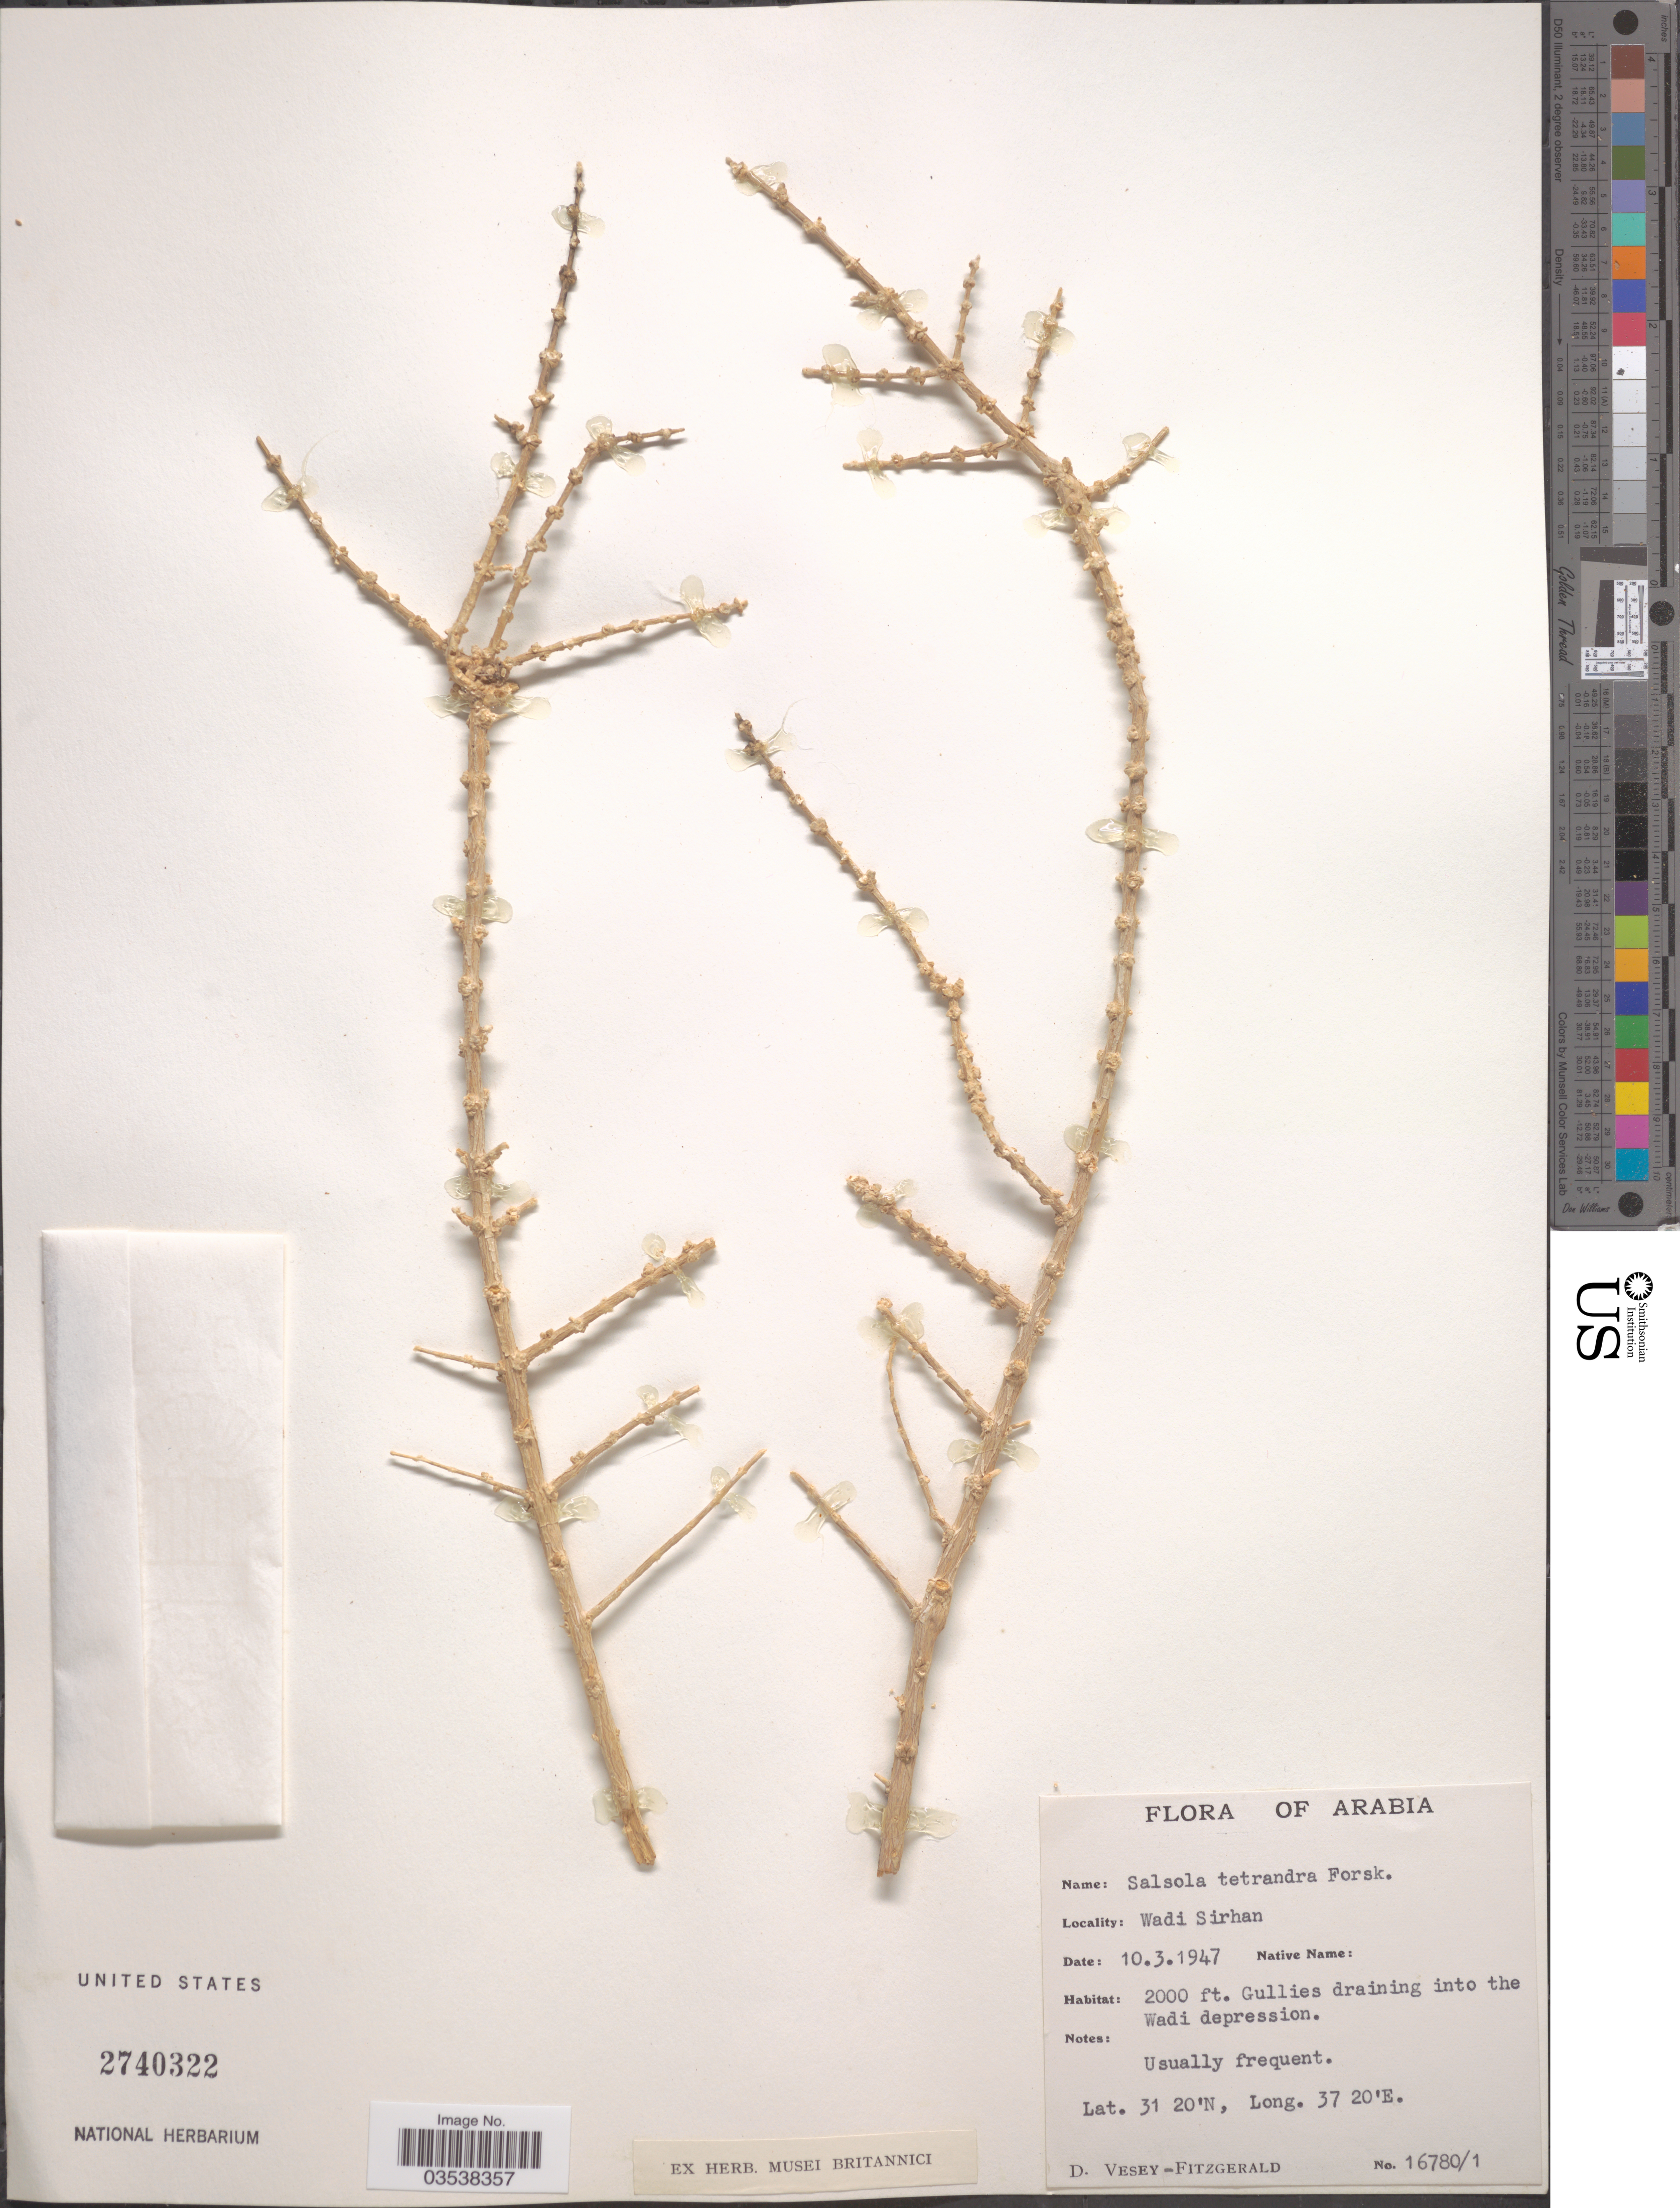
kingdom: Plantae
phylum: Tracheophyta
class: Magnoliopsida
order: Caryophyllales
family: Amaranthaceae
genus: Caroxylon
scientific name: Caroxylon tetrandra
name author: (Forssk.) Akhani & Roalson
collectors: D. Vesey-Fitzgerald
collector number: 16780/1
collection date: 1947-03-10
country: Saudi Arabia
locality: Arabia. Wadi Sirhan.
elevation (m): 610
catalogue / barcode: US 2740322